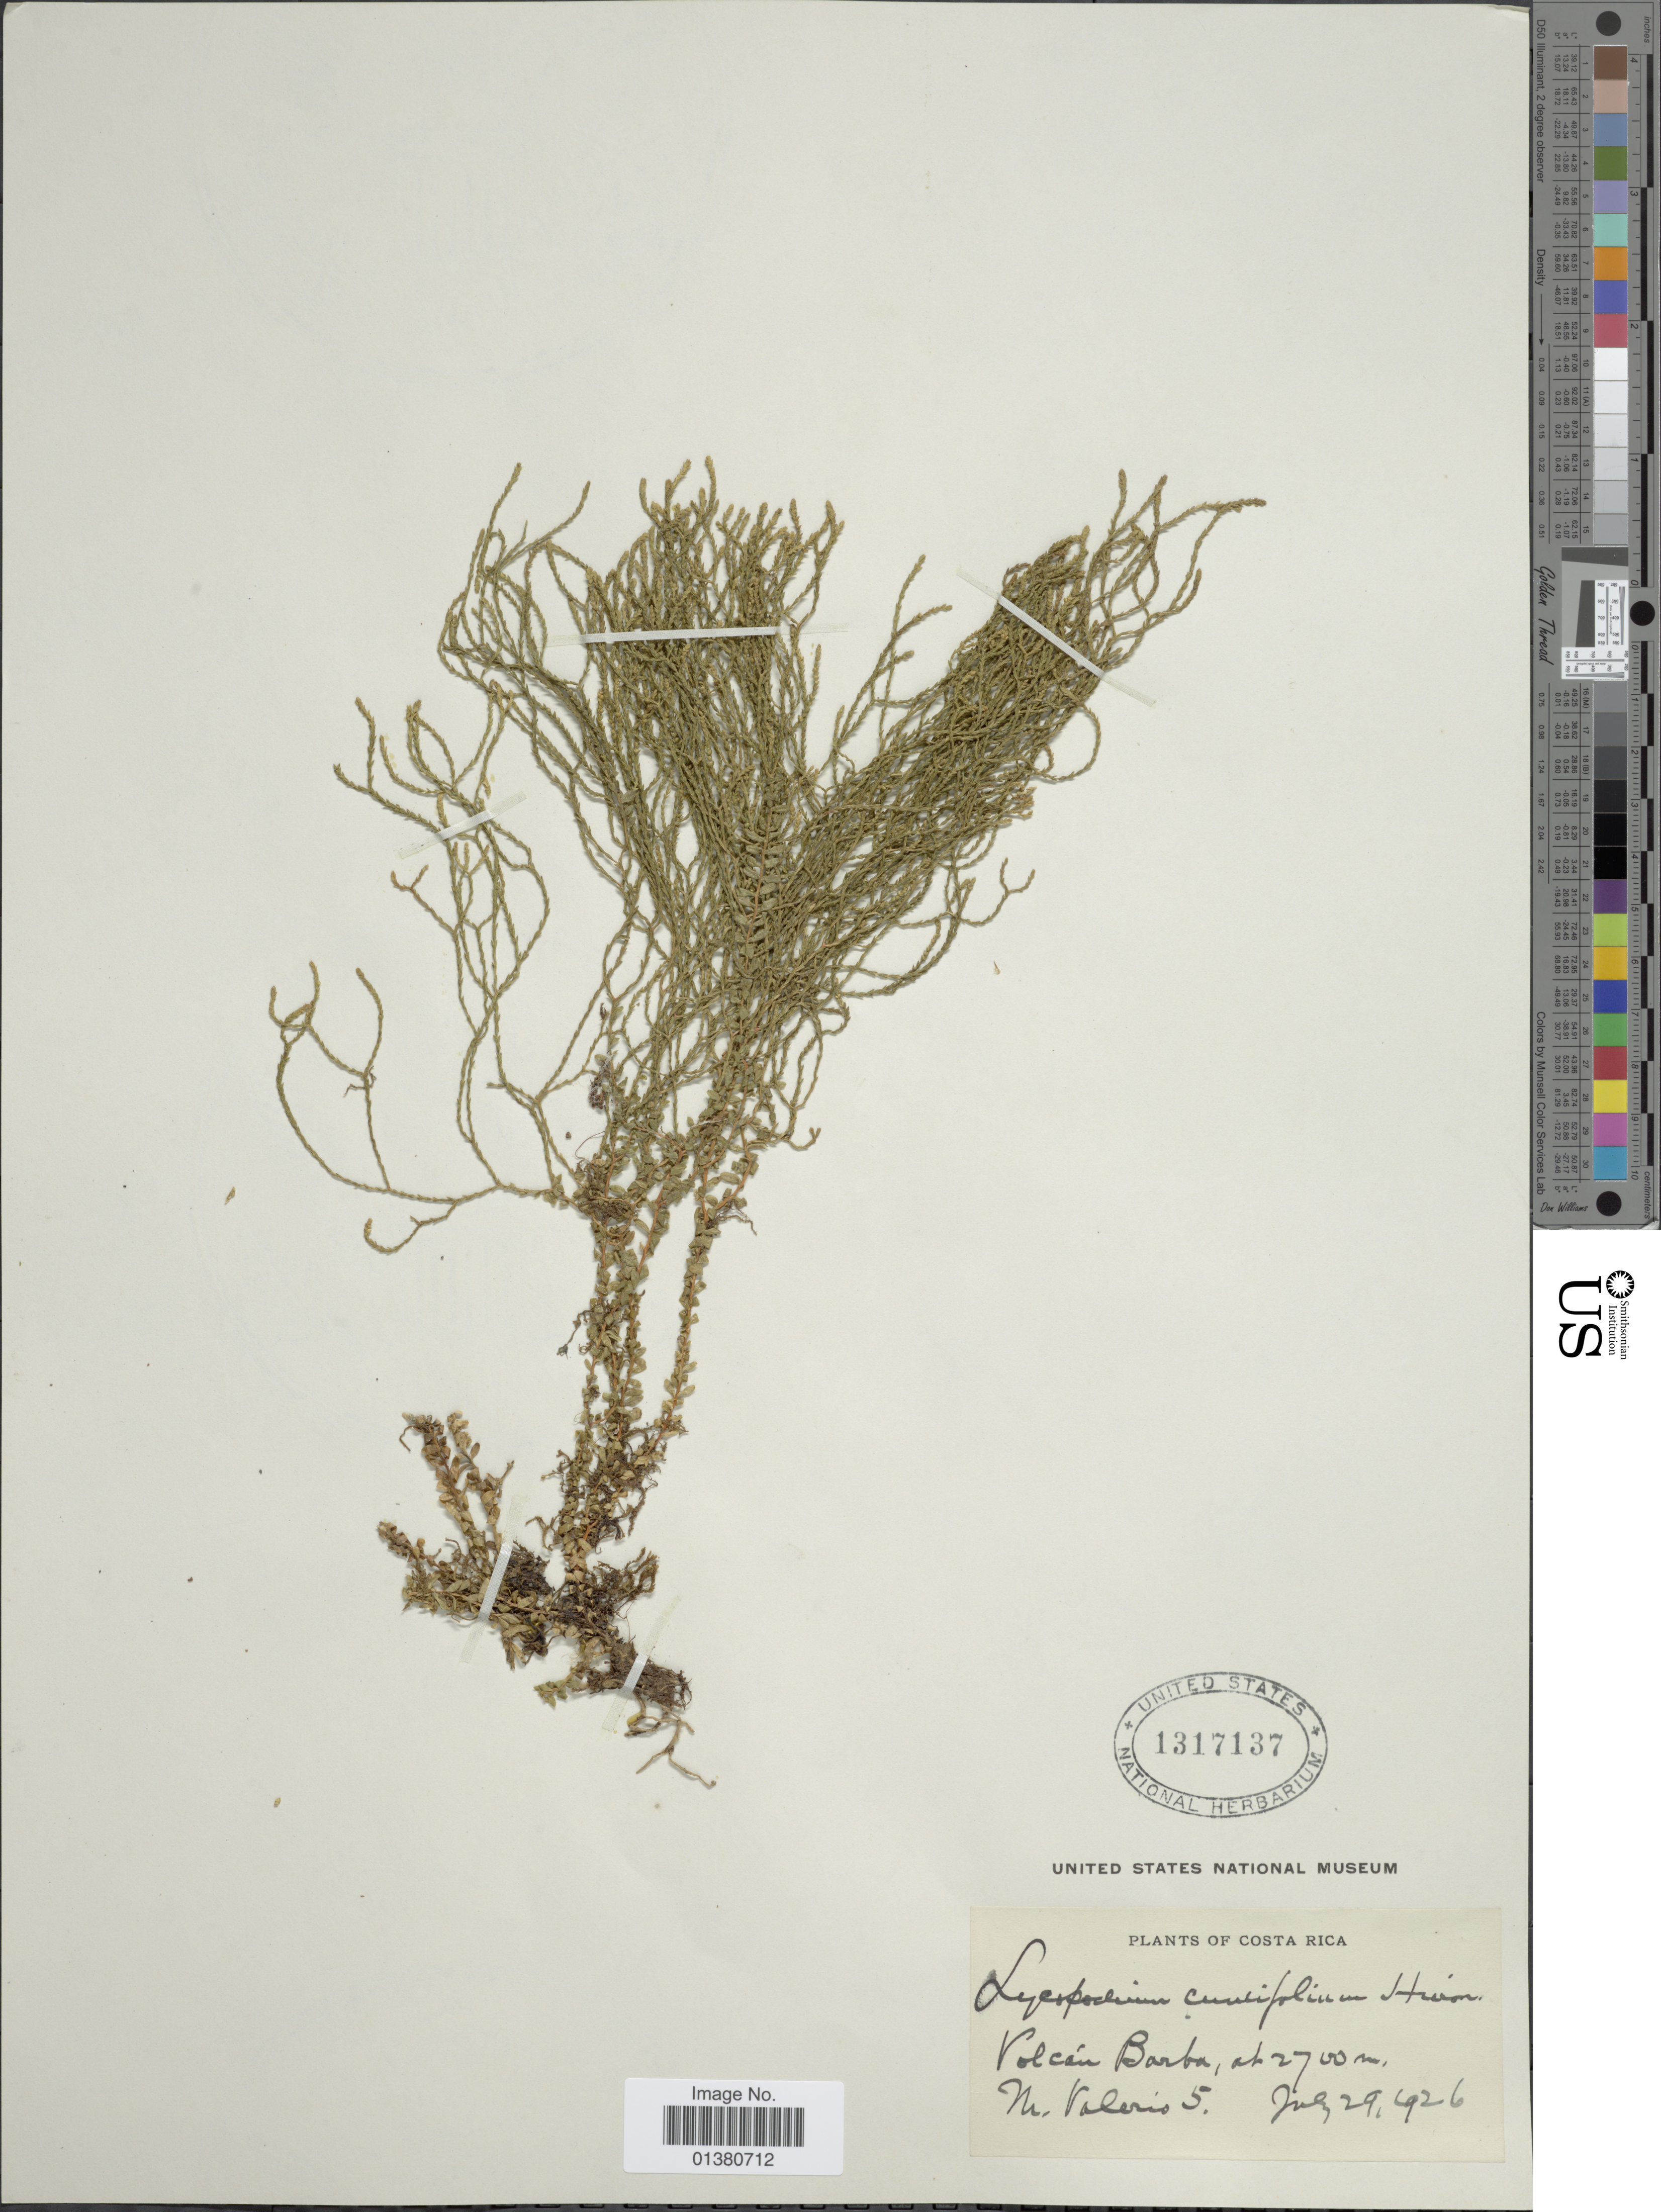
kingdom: Plantae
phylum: Tracheophyta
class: Lycopodiopsida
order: Lycopodiales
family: Lycopodiaceae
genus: Phlegmariurus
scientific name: Phlegmariurus cuneifolius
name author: (Hieron.) B. Øllg.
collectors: M. Valerio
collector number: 5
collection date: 1926-07-29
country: Costa Rica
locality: Volcán Barba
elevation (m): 2700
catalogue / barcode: US 1317137